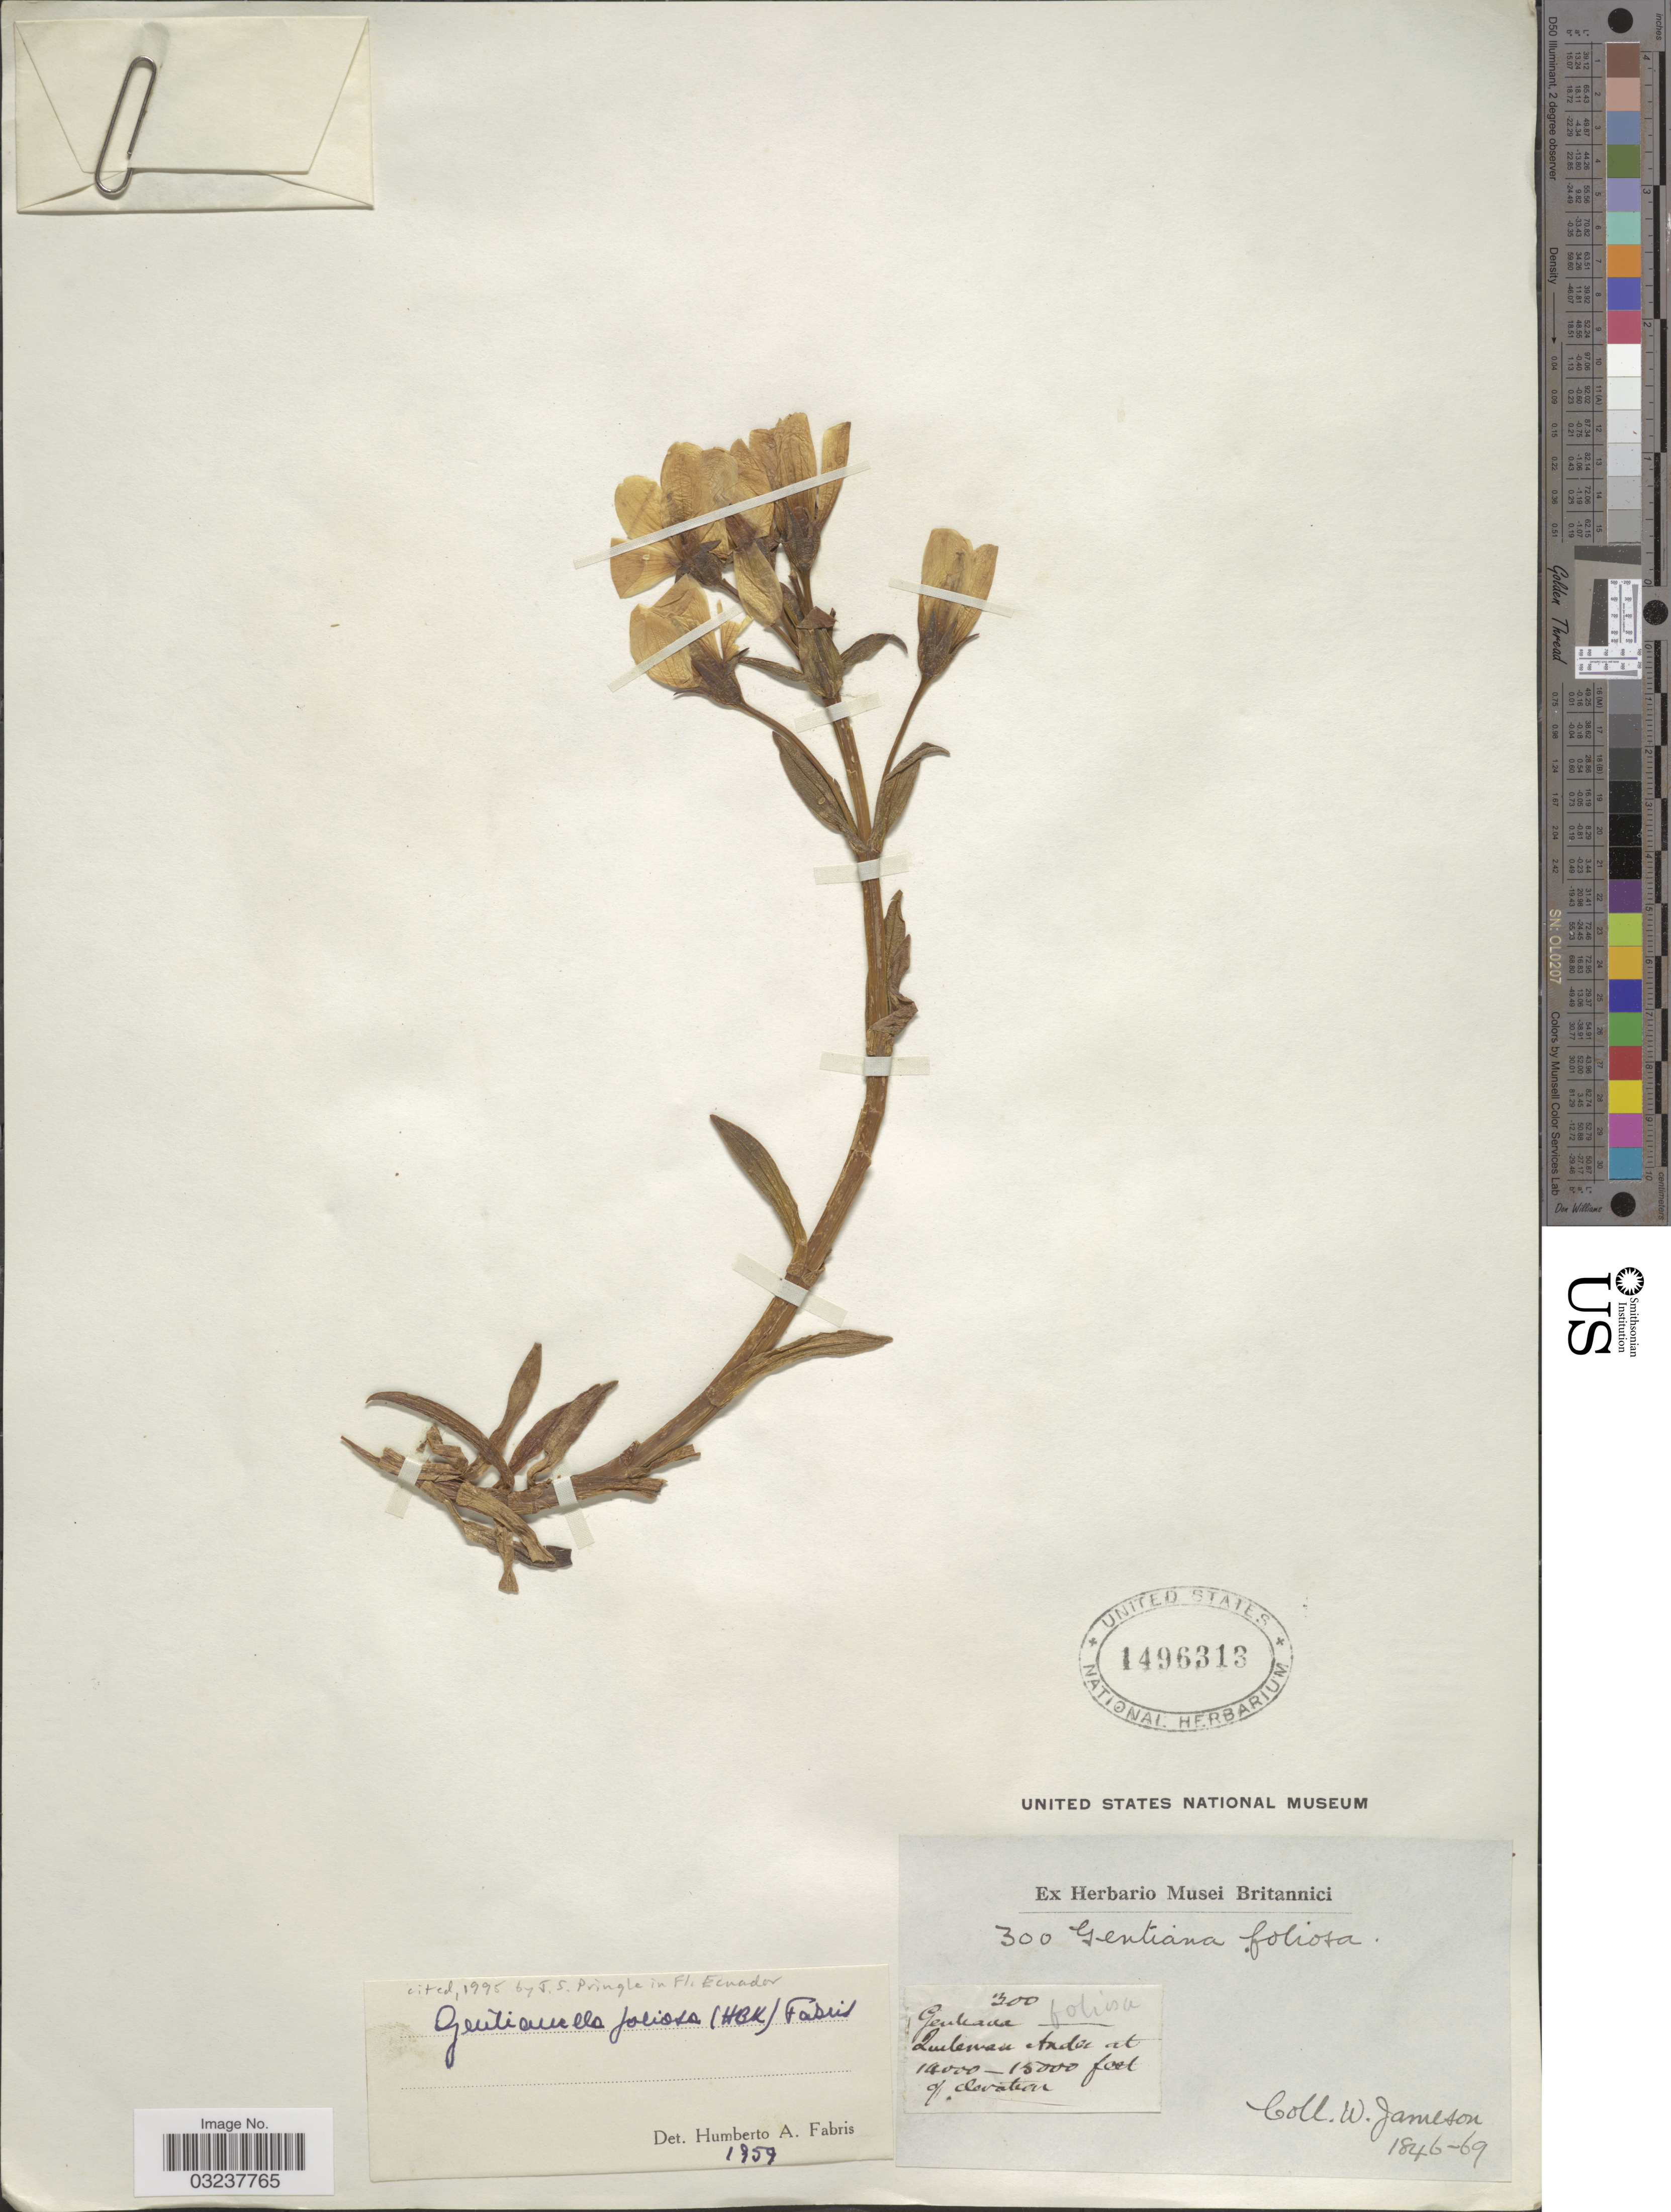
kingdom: Plantae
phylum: Tracheophyta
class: Magnoliopsida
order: Gentianales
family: Gentianaceae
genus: Gentianella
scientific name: Gentianella foliosa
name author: (Kunth) Fabris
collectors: W. Jameson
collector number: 300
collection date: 1846/1869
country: Ecuador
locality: Quiteman [interpreted] Andes.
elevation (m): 4267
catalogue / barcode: US 1496313